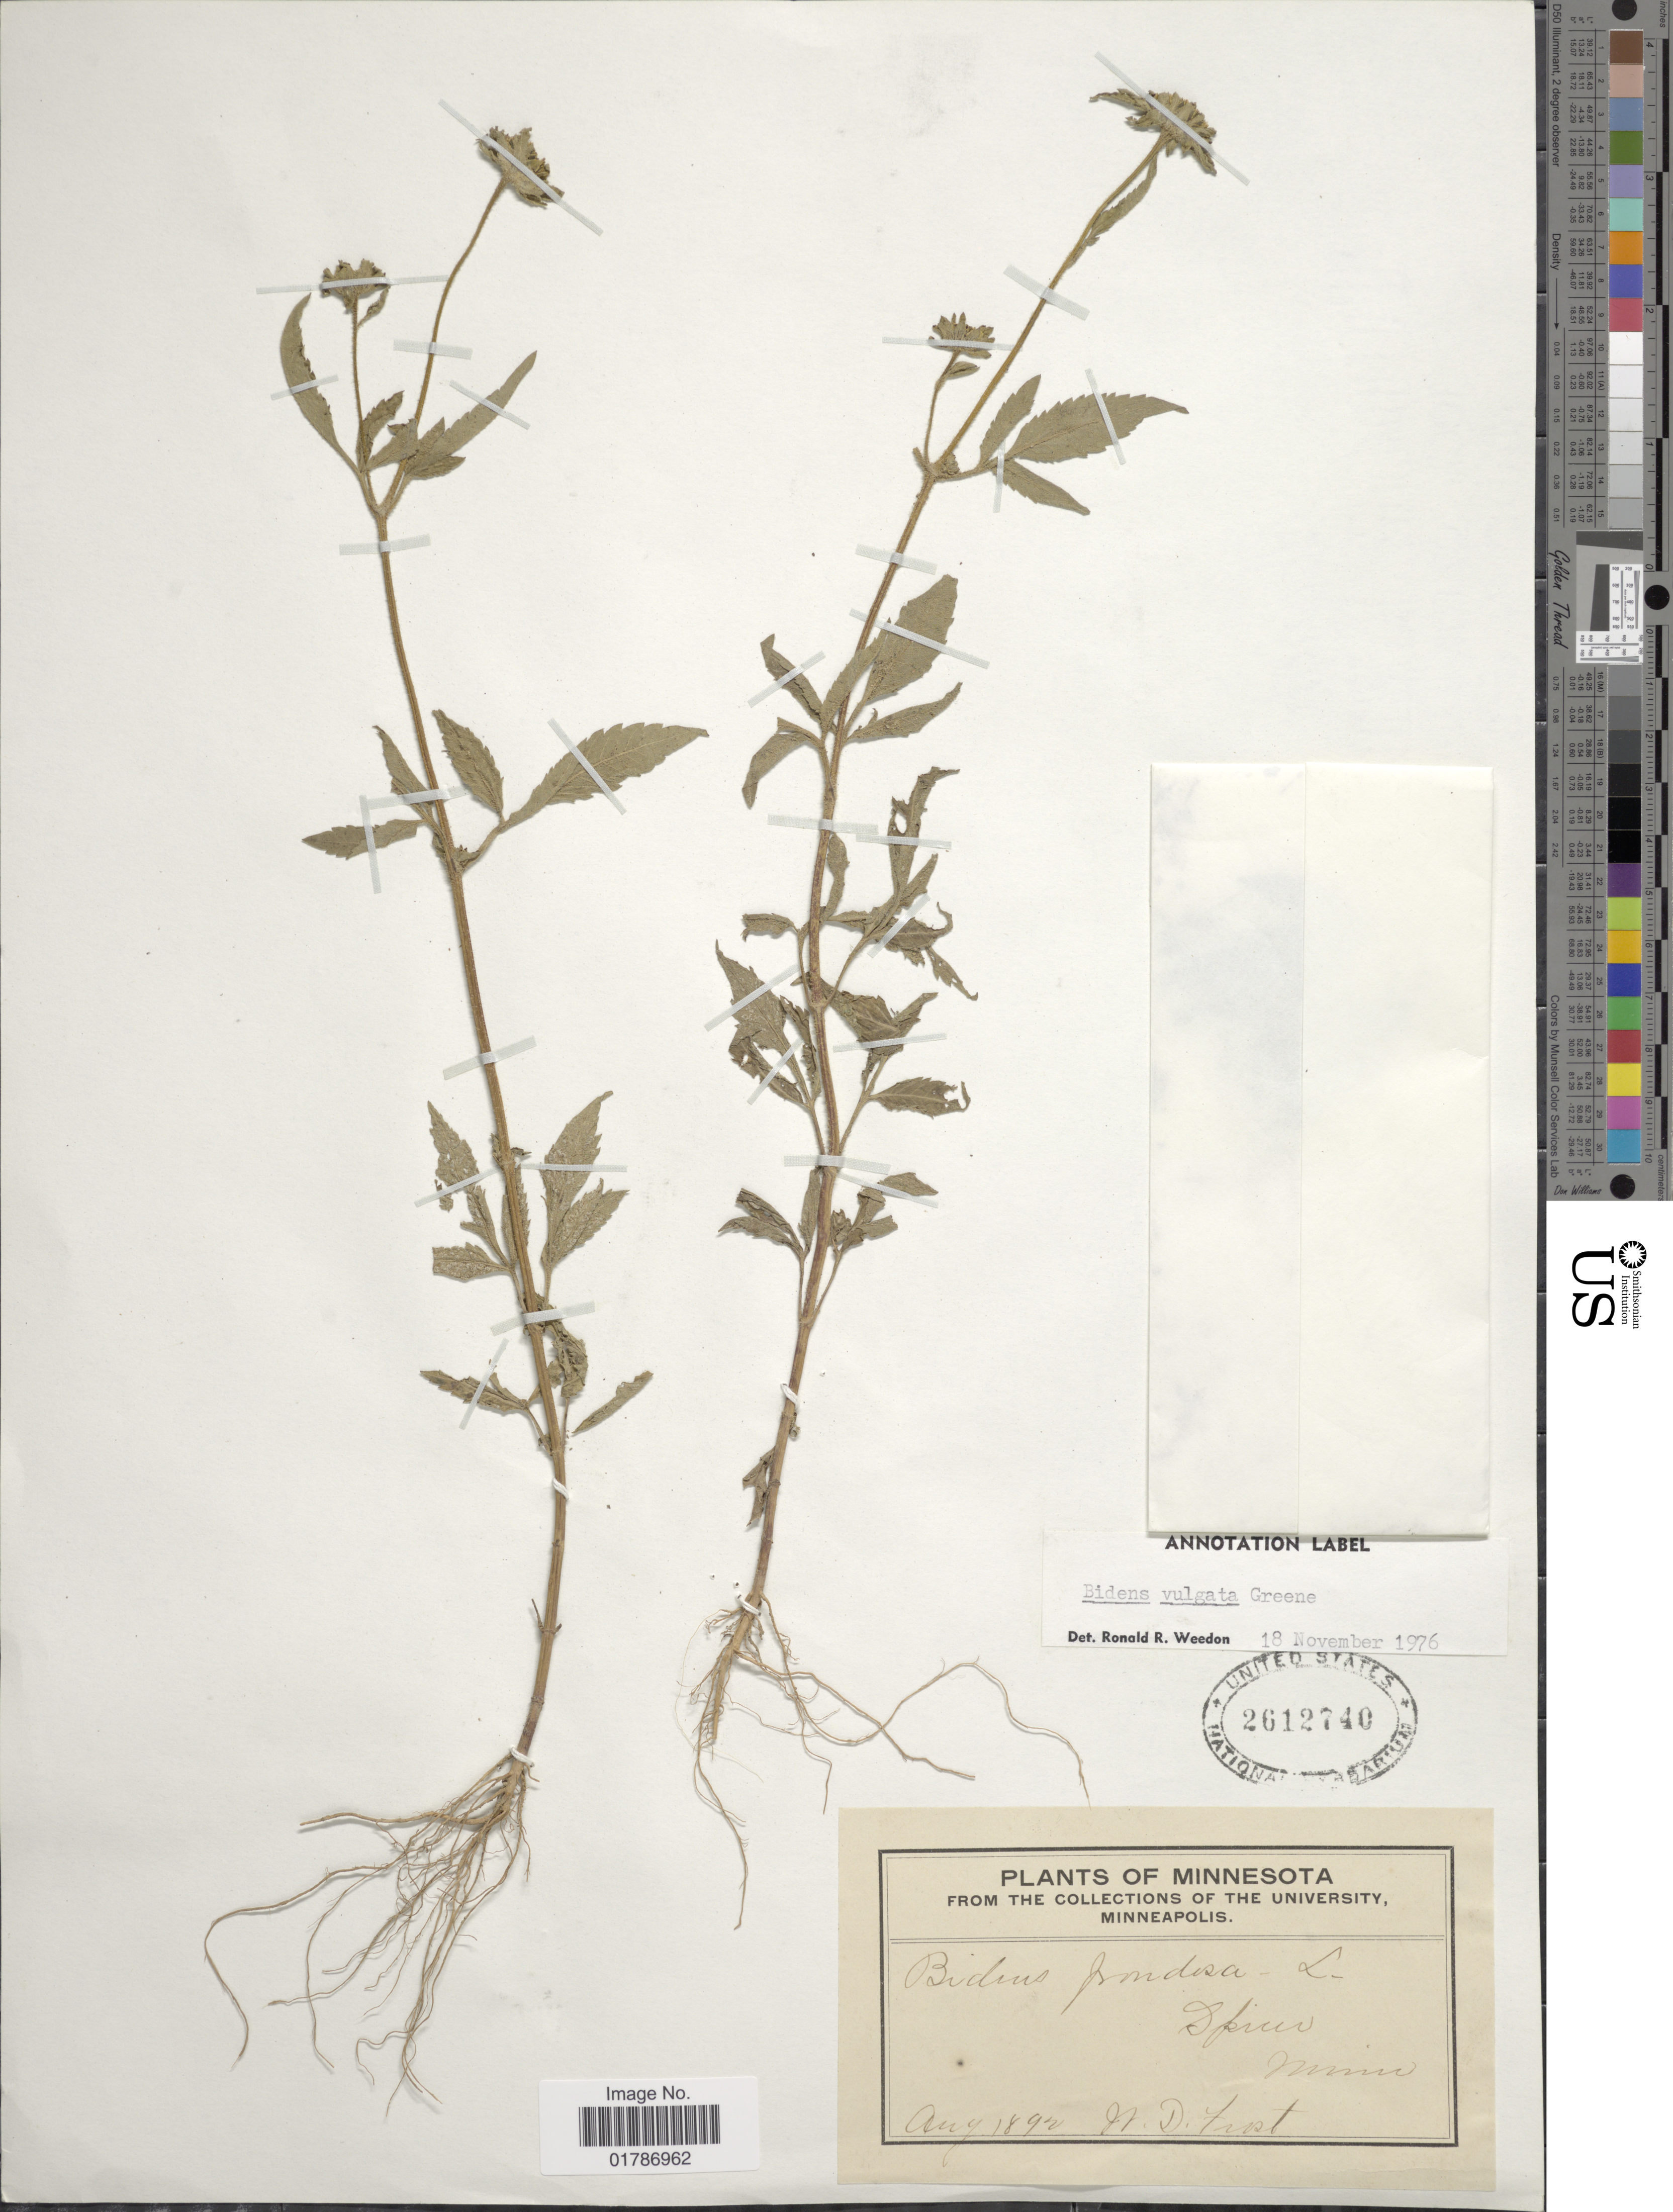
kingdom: Plantae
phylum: Tracheophyta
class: Magnoliopsida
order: Asterales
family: Asteraceae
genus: Bidens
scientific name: Bidens vulgata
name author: Greene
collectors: W. Frost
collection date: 1892-08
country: United States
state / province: Minnesota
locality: Spino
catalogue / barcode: US 2612740